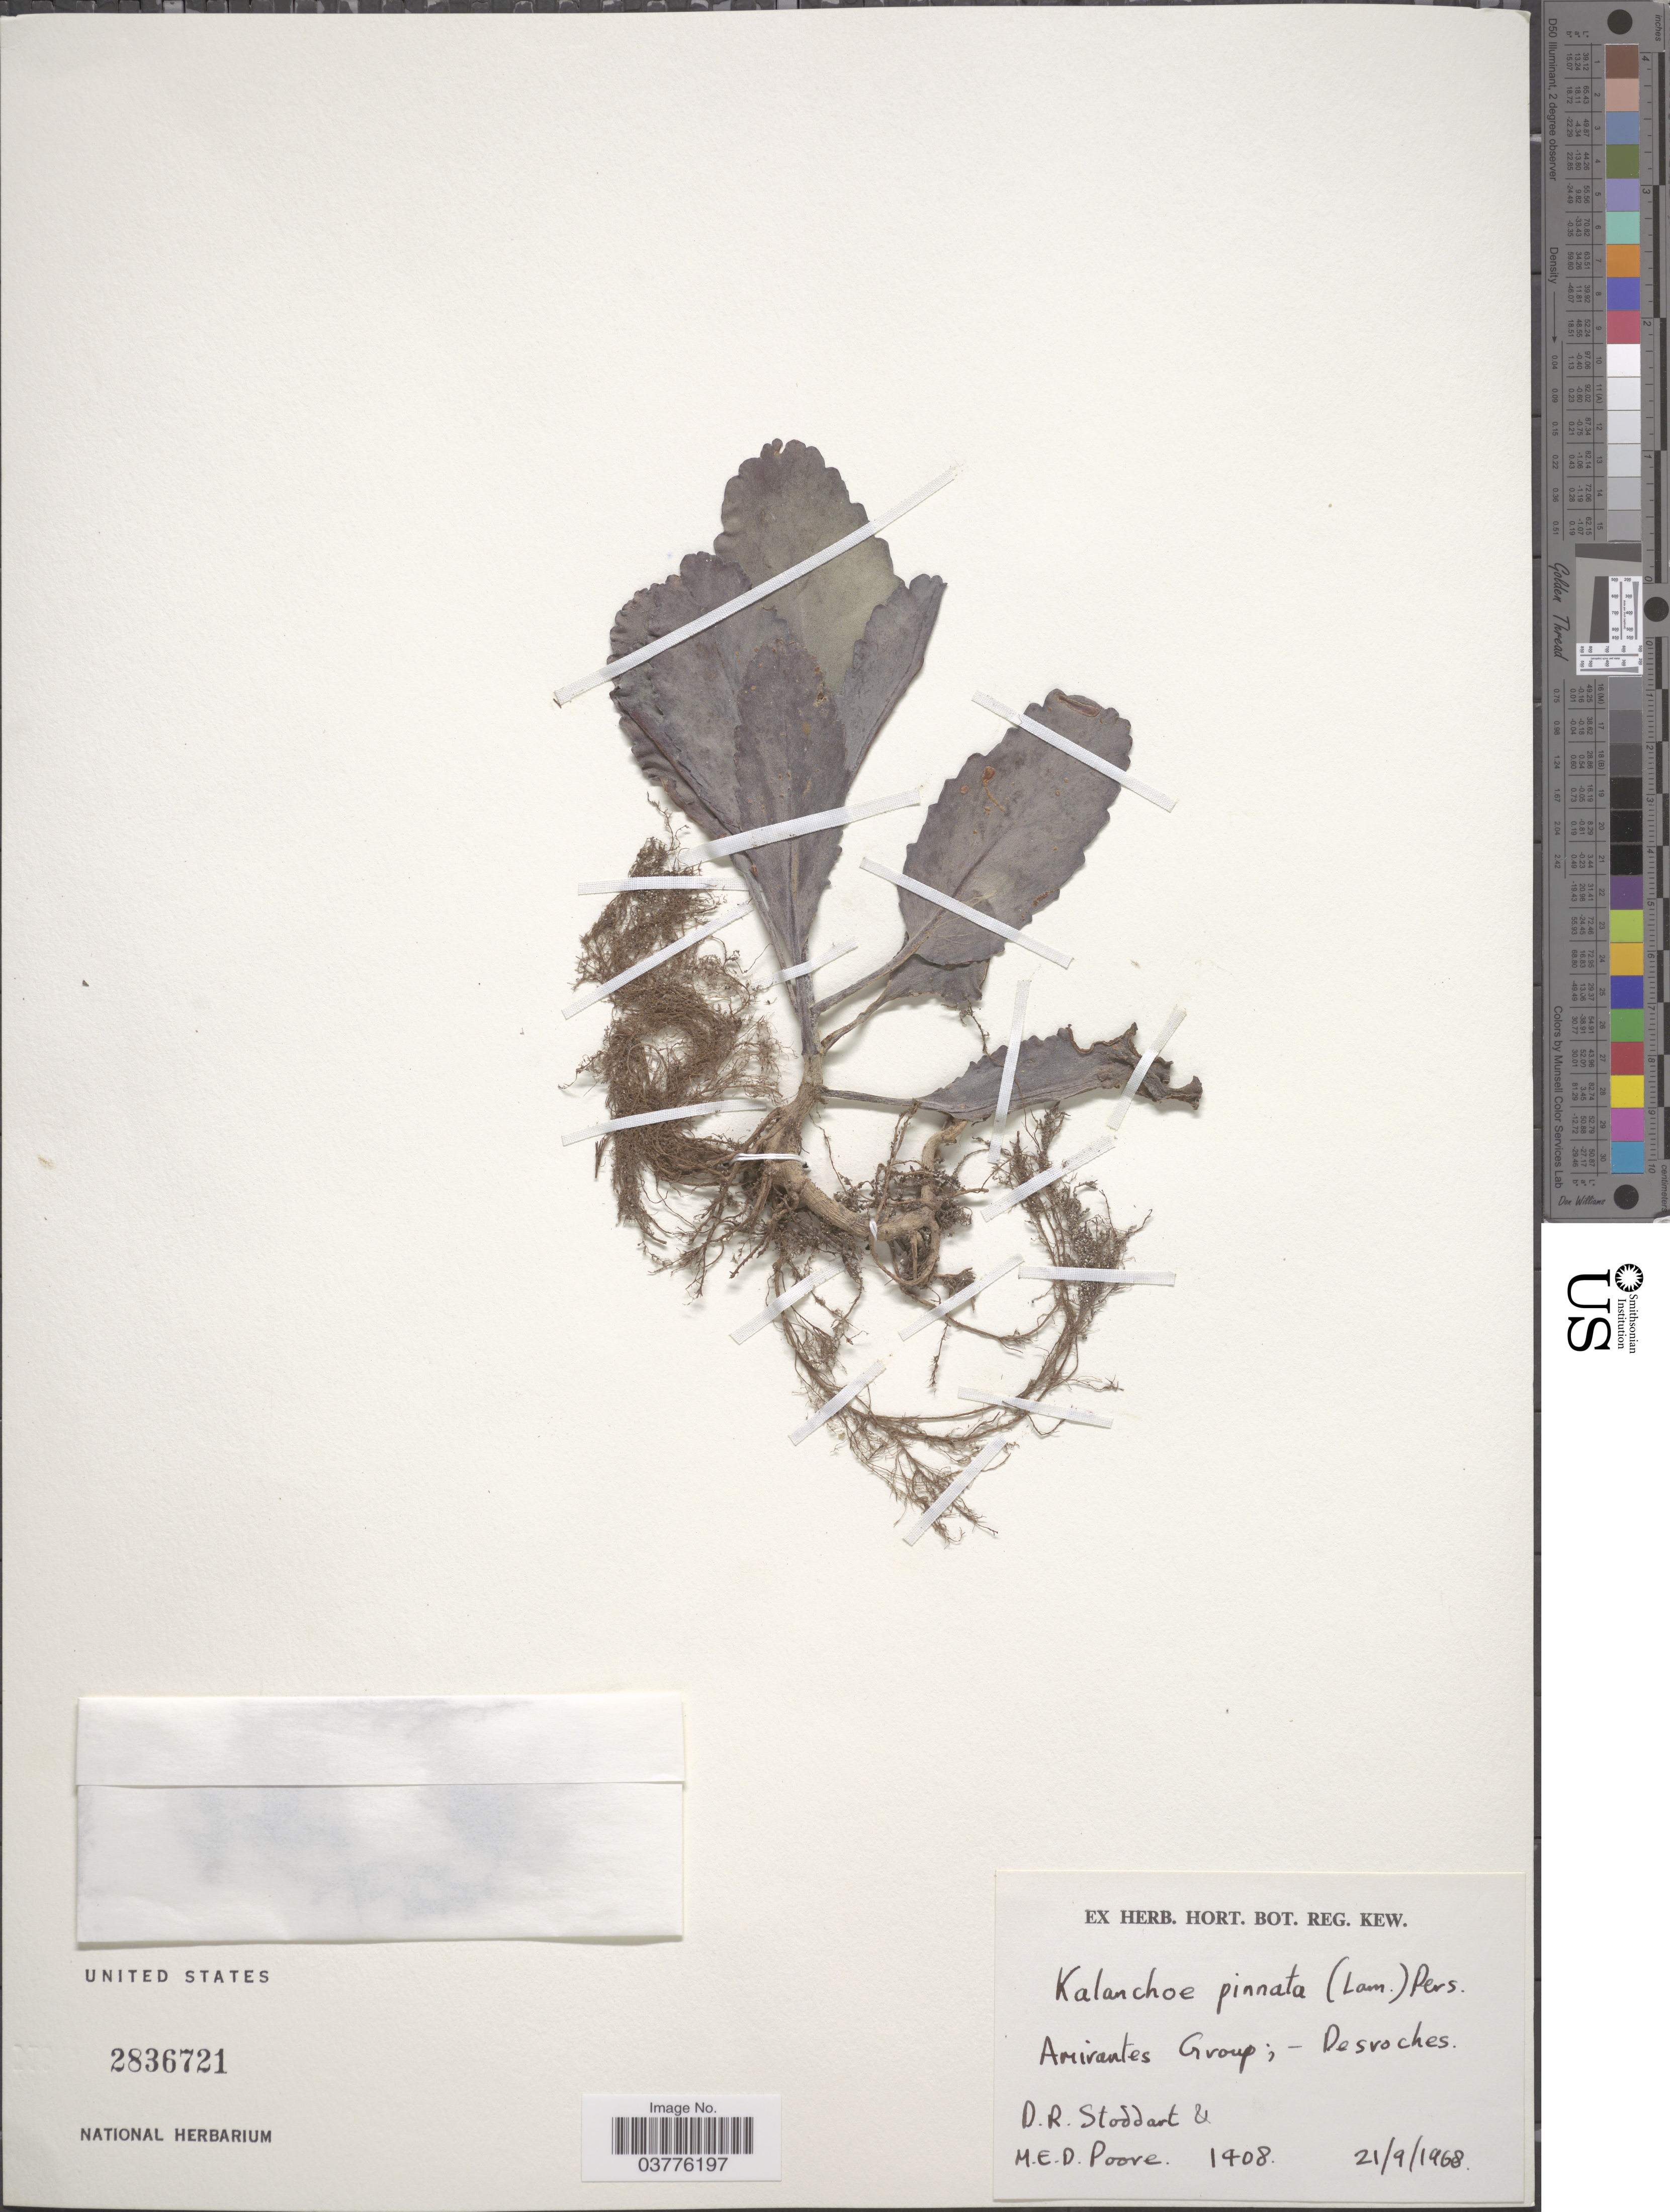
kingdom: Plantae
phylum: Tracheophyta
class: Magnoliopsida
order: Saxifragales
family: Crassulaceae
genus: Kalanchoe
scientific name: Kalanchoe pinnata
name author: (Lam.) Pers.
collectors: D. R. Stoddart & M. E. D. Poore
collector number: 1408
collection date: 1968-09-21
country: Seychelles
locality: Amirantes Group; Desroches.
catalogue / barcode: US 2836721